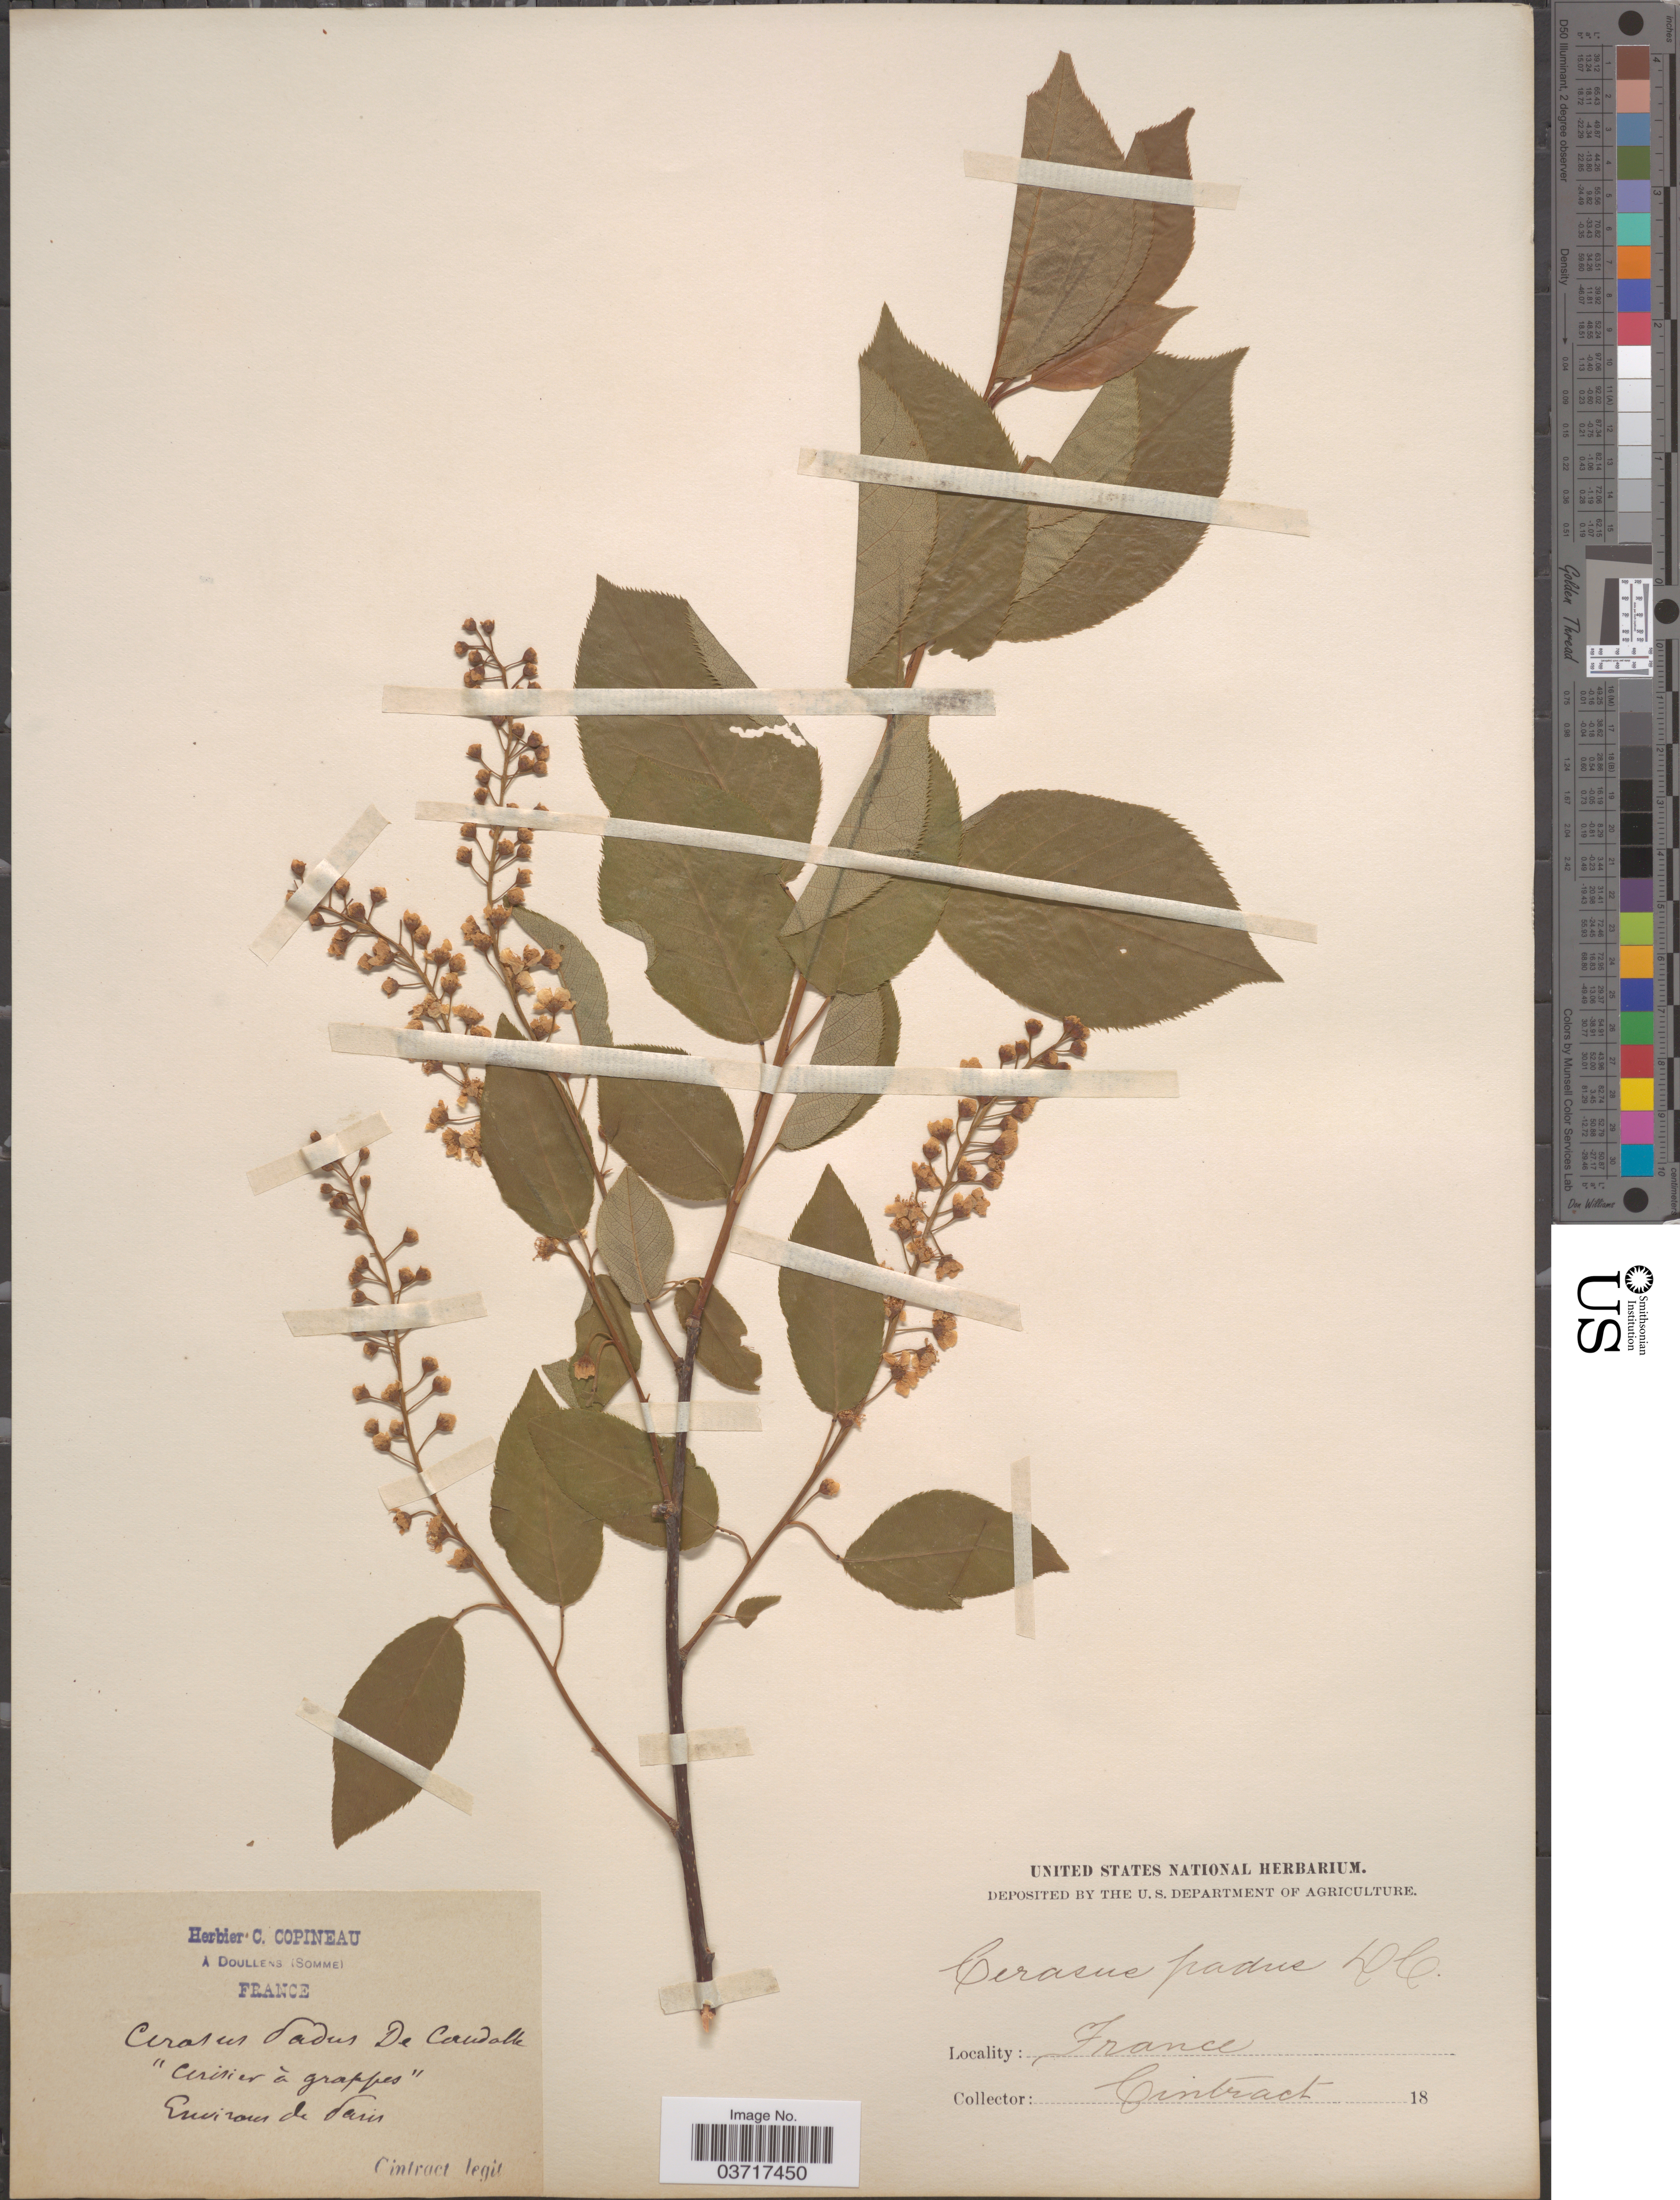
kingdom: Plantae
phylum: Tracheophyta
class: Magnoliopsida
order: Rosales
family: Rosaceae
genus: Prunus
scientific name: Prunus padus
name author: L.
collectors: Cintract, --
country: France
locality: Environs de Paris.